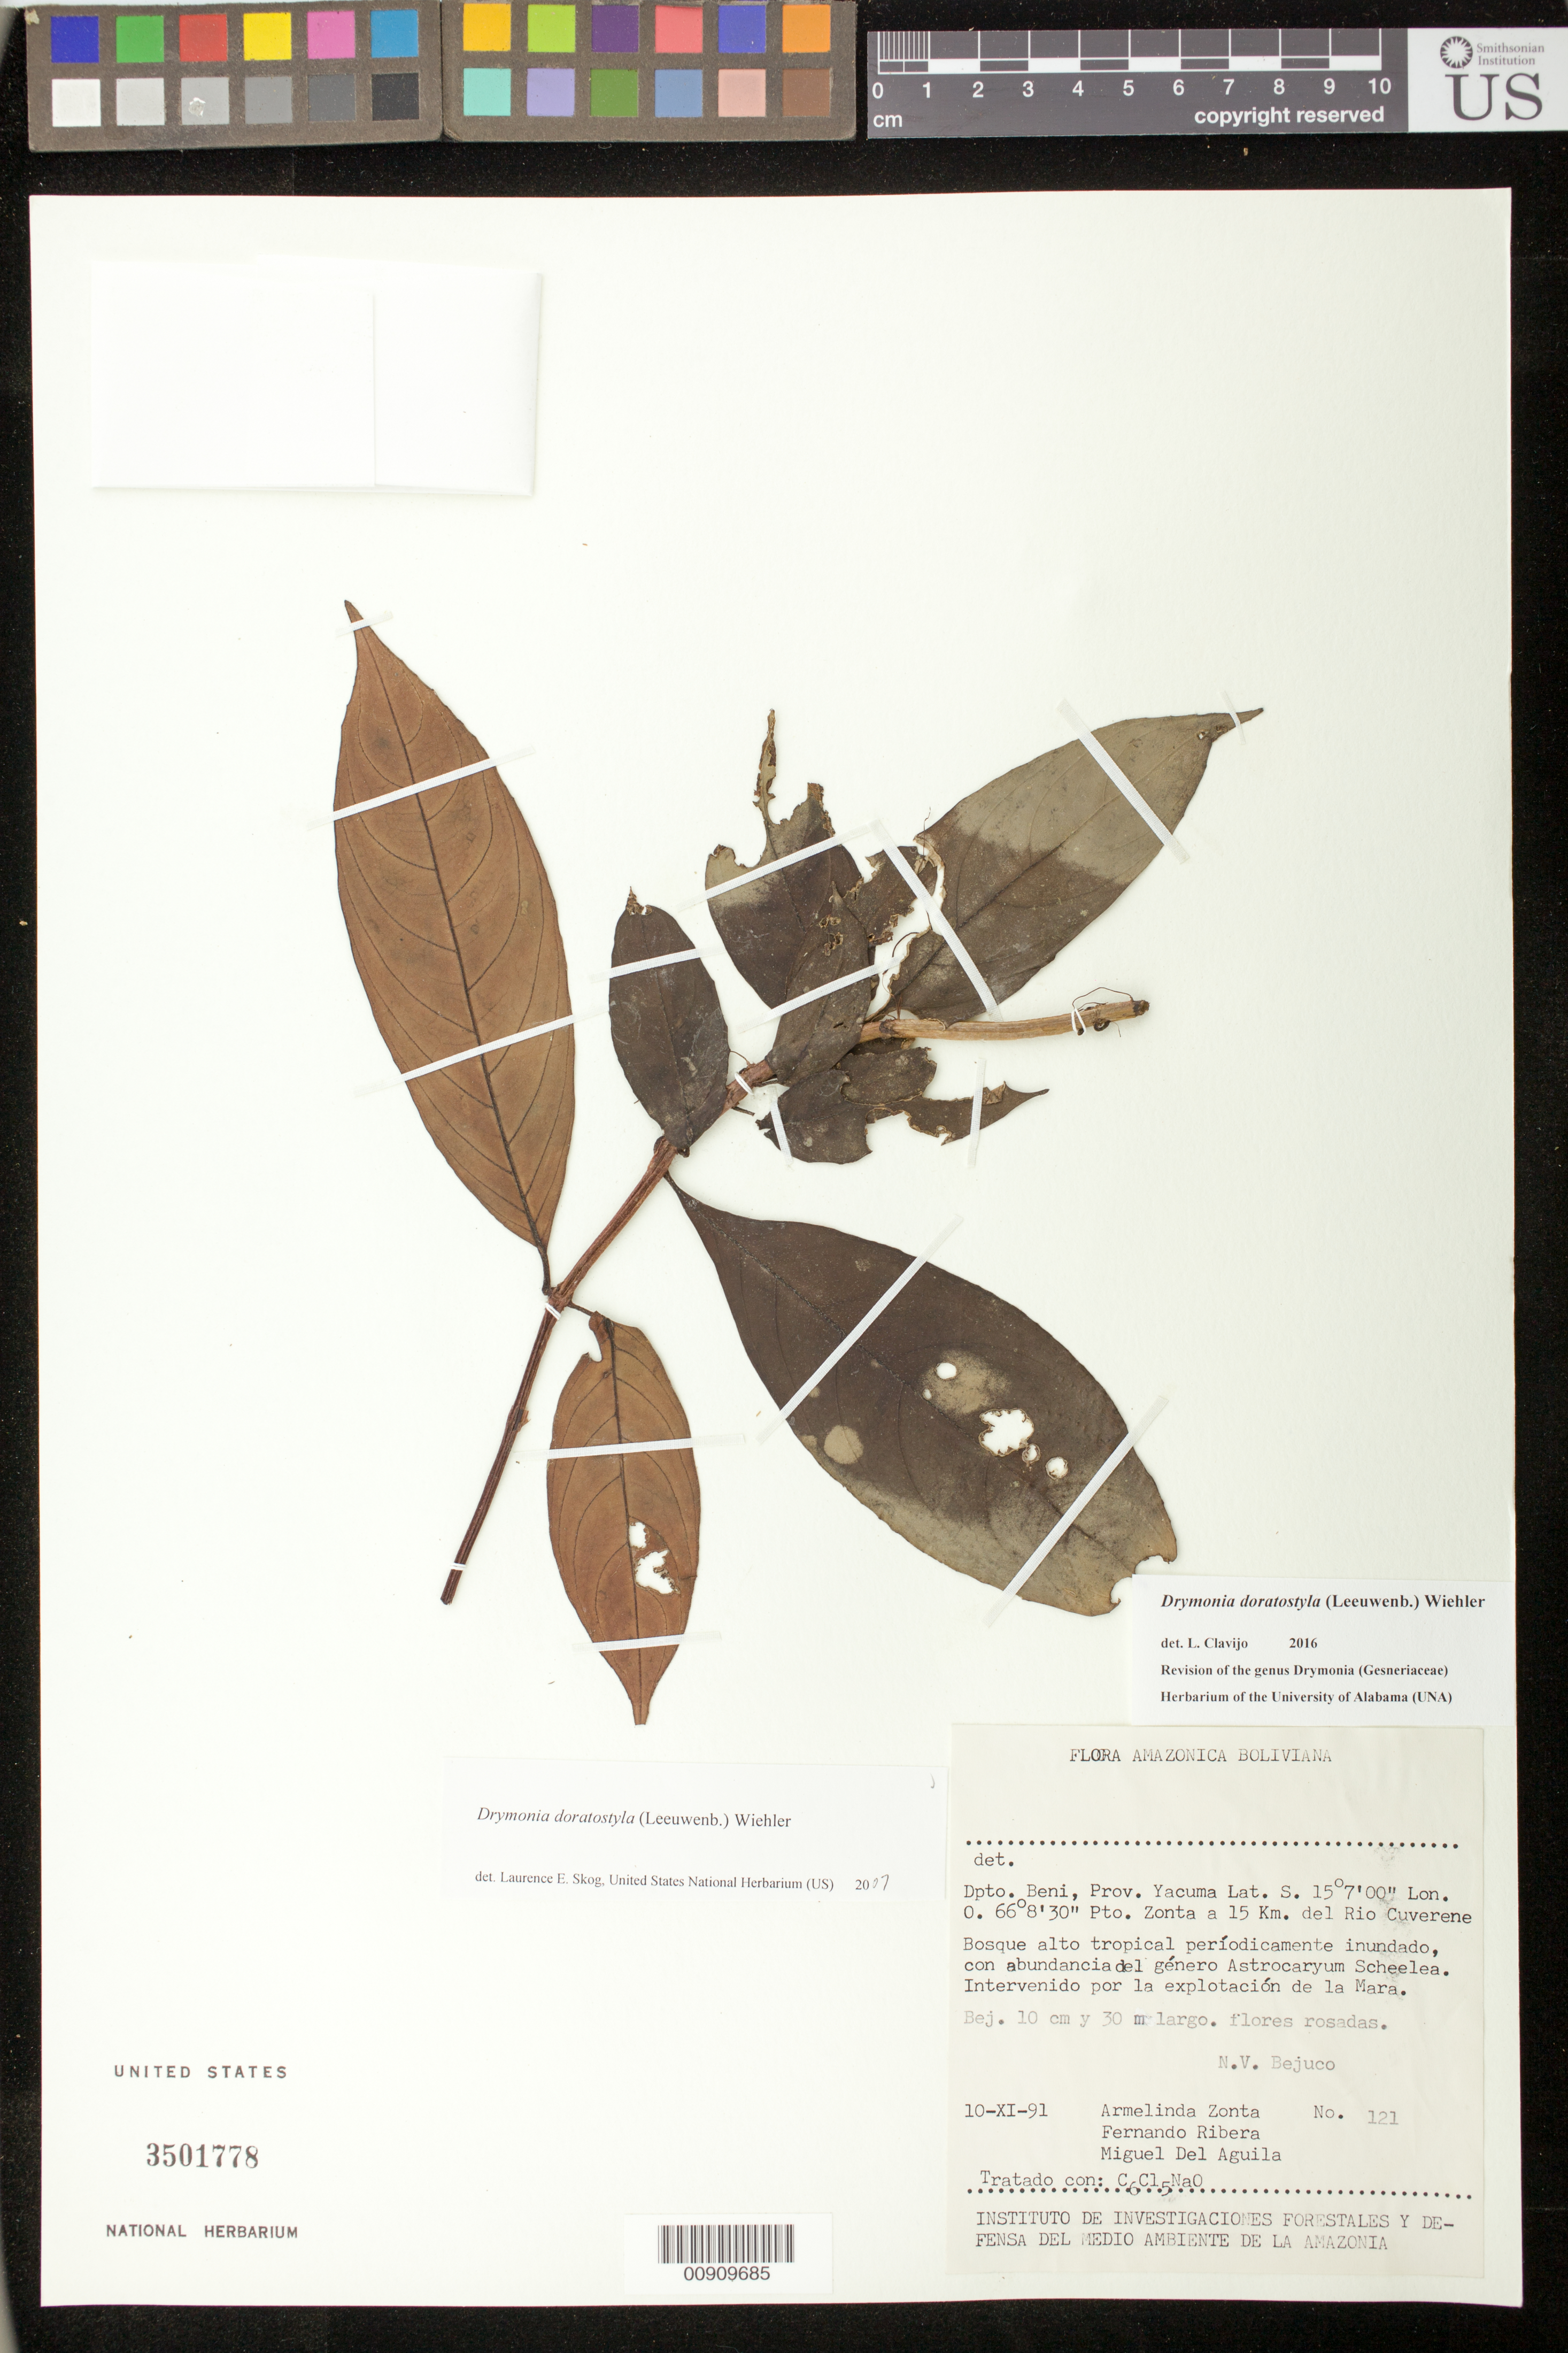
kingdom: Plantae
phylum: Tracheophyta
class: Magnoliopsida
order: Lamiales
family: Gesneriaceae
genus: Drymonia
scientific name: Drymonia doratostyla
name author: (Leeuwenb.) Wiehler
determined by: Skog, Laurence E.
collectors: A. Zonta, F. Ribera & Del Aguila M.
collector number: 121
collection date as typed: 10 Nov 1991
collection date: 1991-11-10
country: Bolivia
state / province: Beni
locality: Dpto. Beni, Prov. Yacuma, Pto. Zonta a 15 km del Rio cuverene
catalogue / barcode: US 3501778